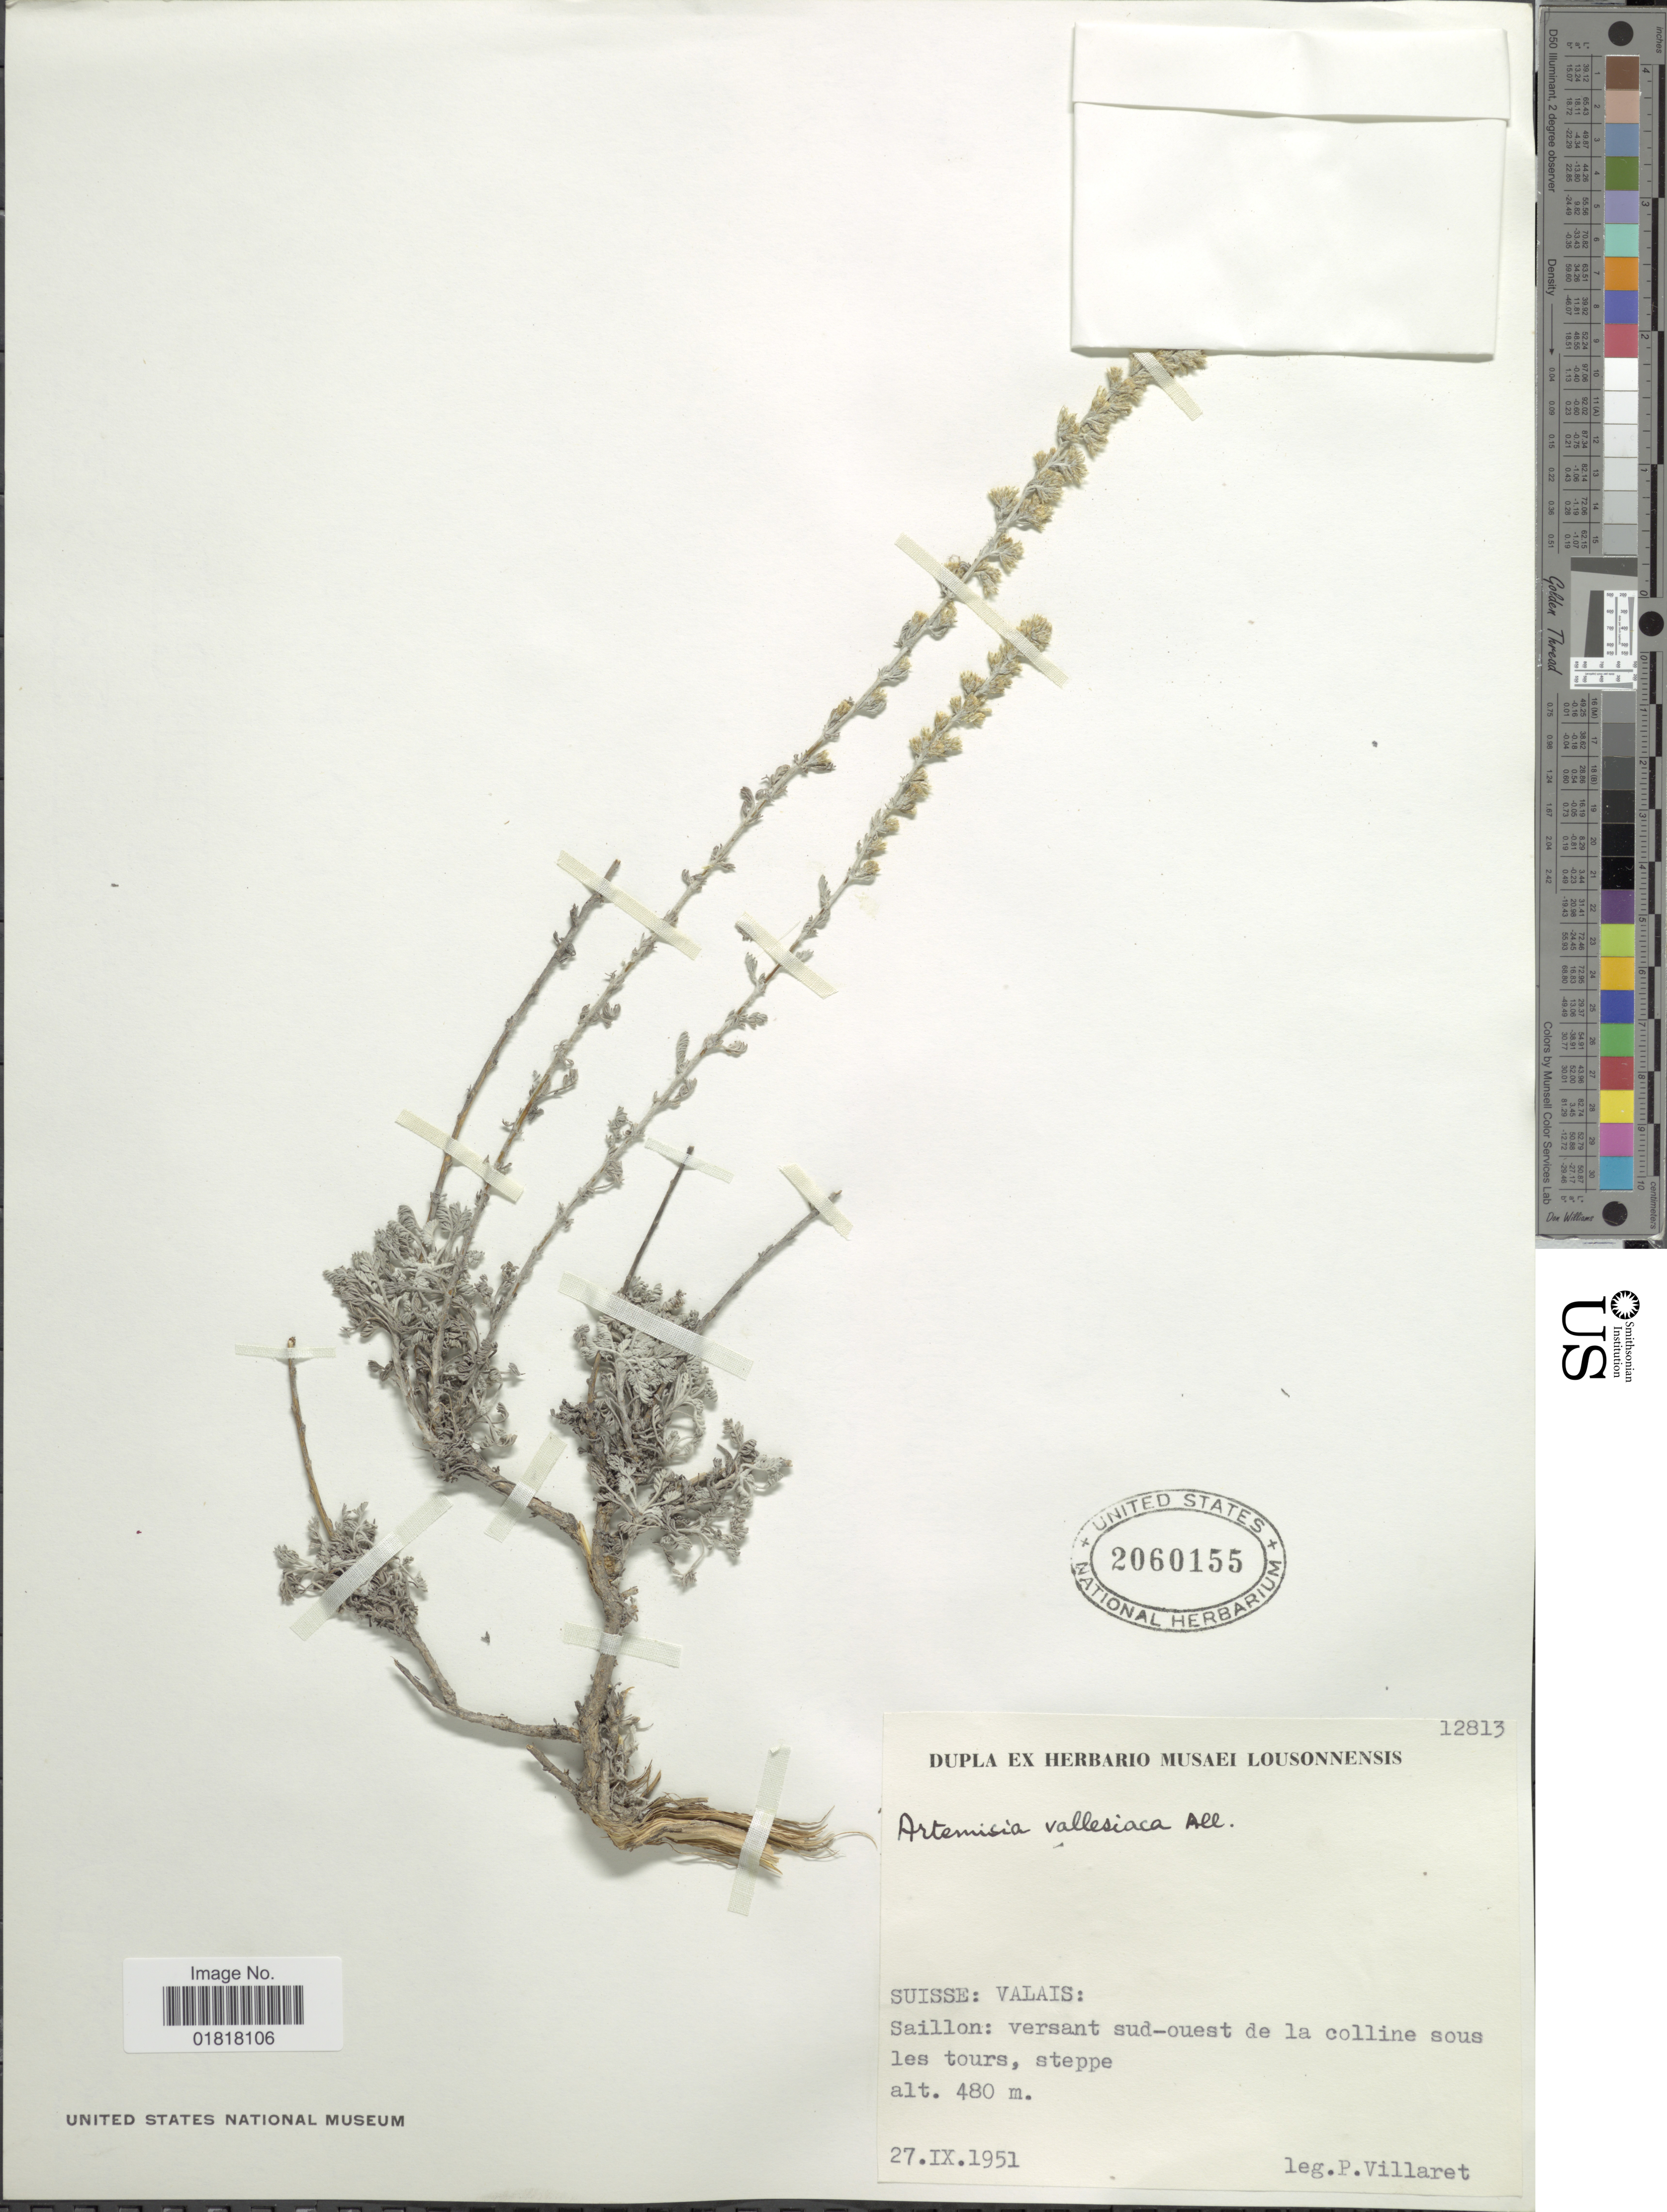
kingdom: Plantae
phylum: Tracheophyta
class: Magnoliopsida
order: Asterales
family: Asteraceae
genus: Artemisia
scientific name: Artemisia valesiaca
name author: All.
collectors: P. Villaret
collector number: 12813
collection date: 1951-09-27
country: Switzerland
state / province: Valais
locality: Suisse, Saillon: versant sud-quest de la colline sous les tours, steppe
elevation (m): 480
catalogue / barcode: US 2060155